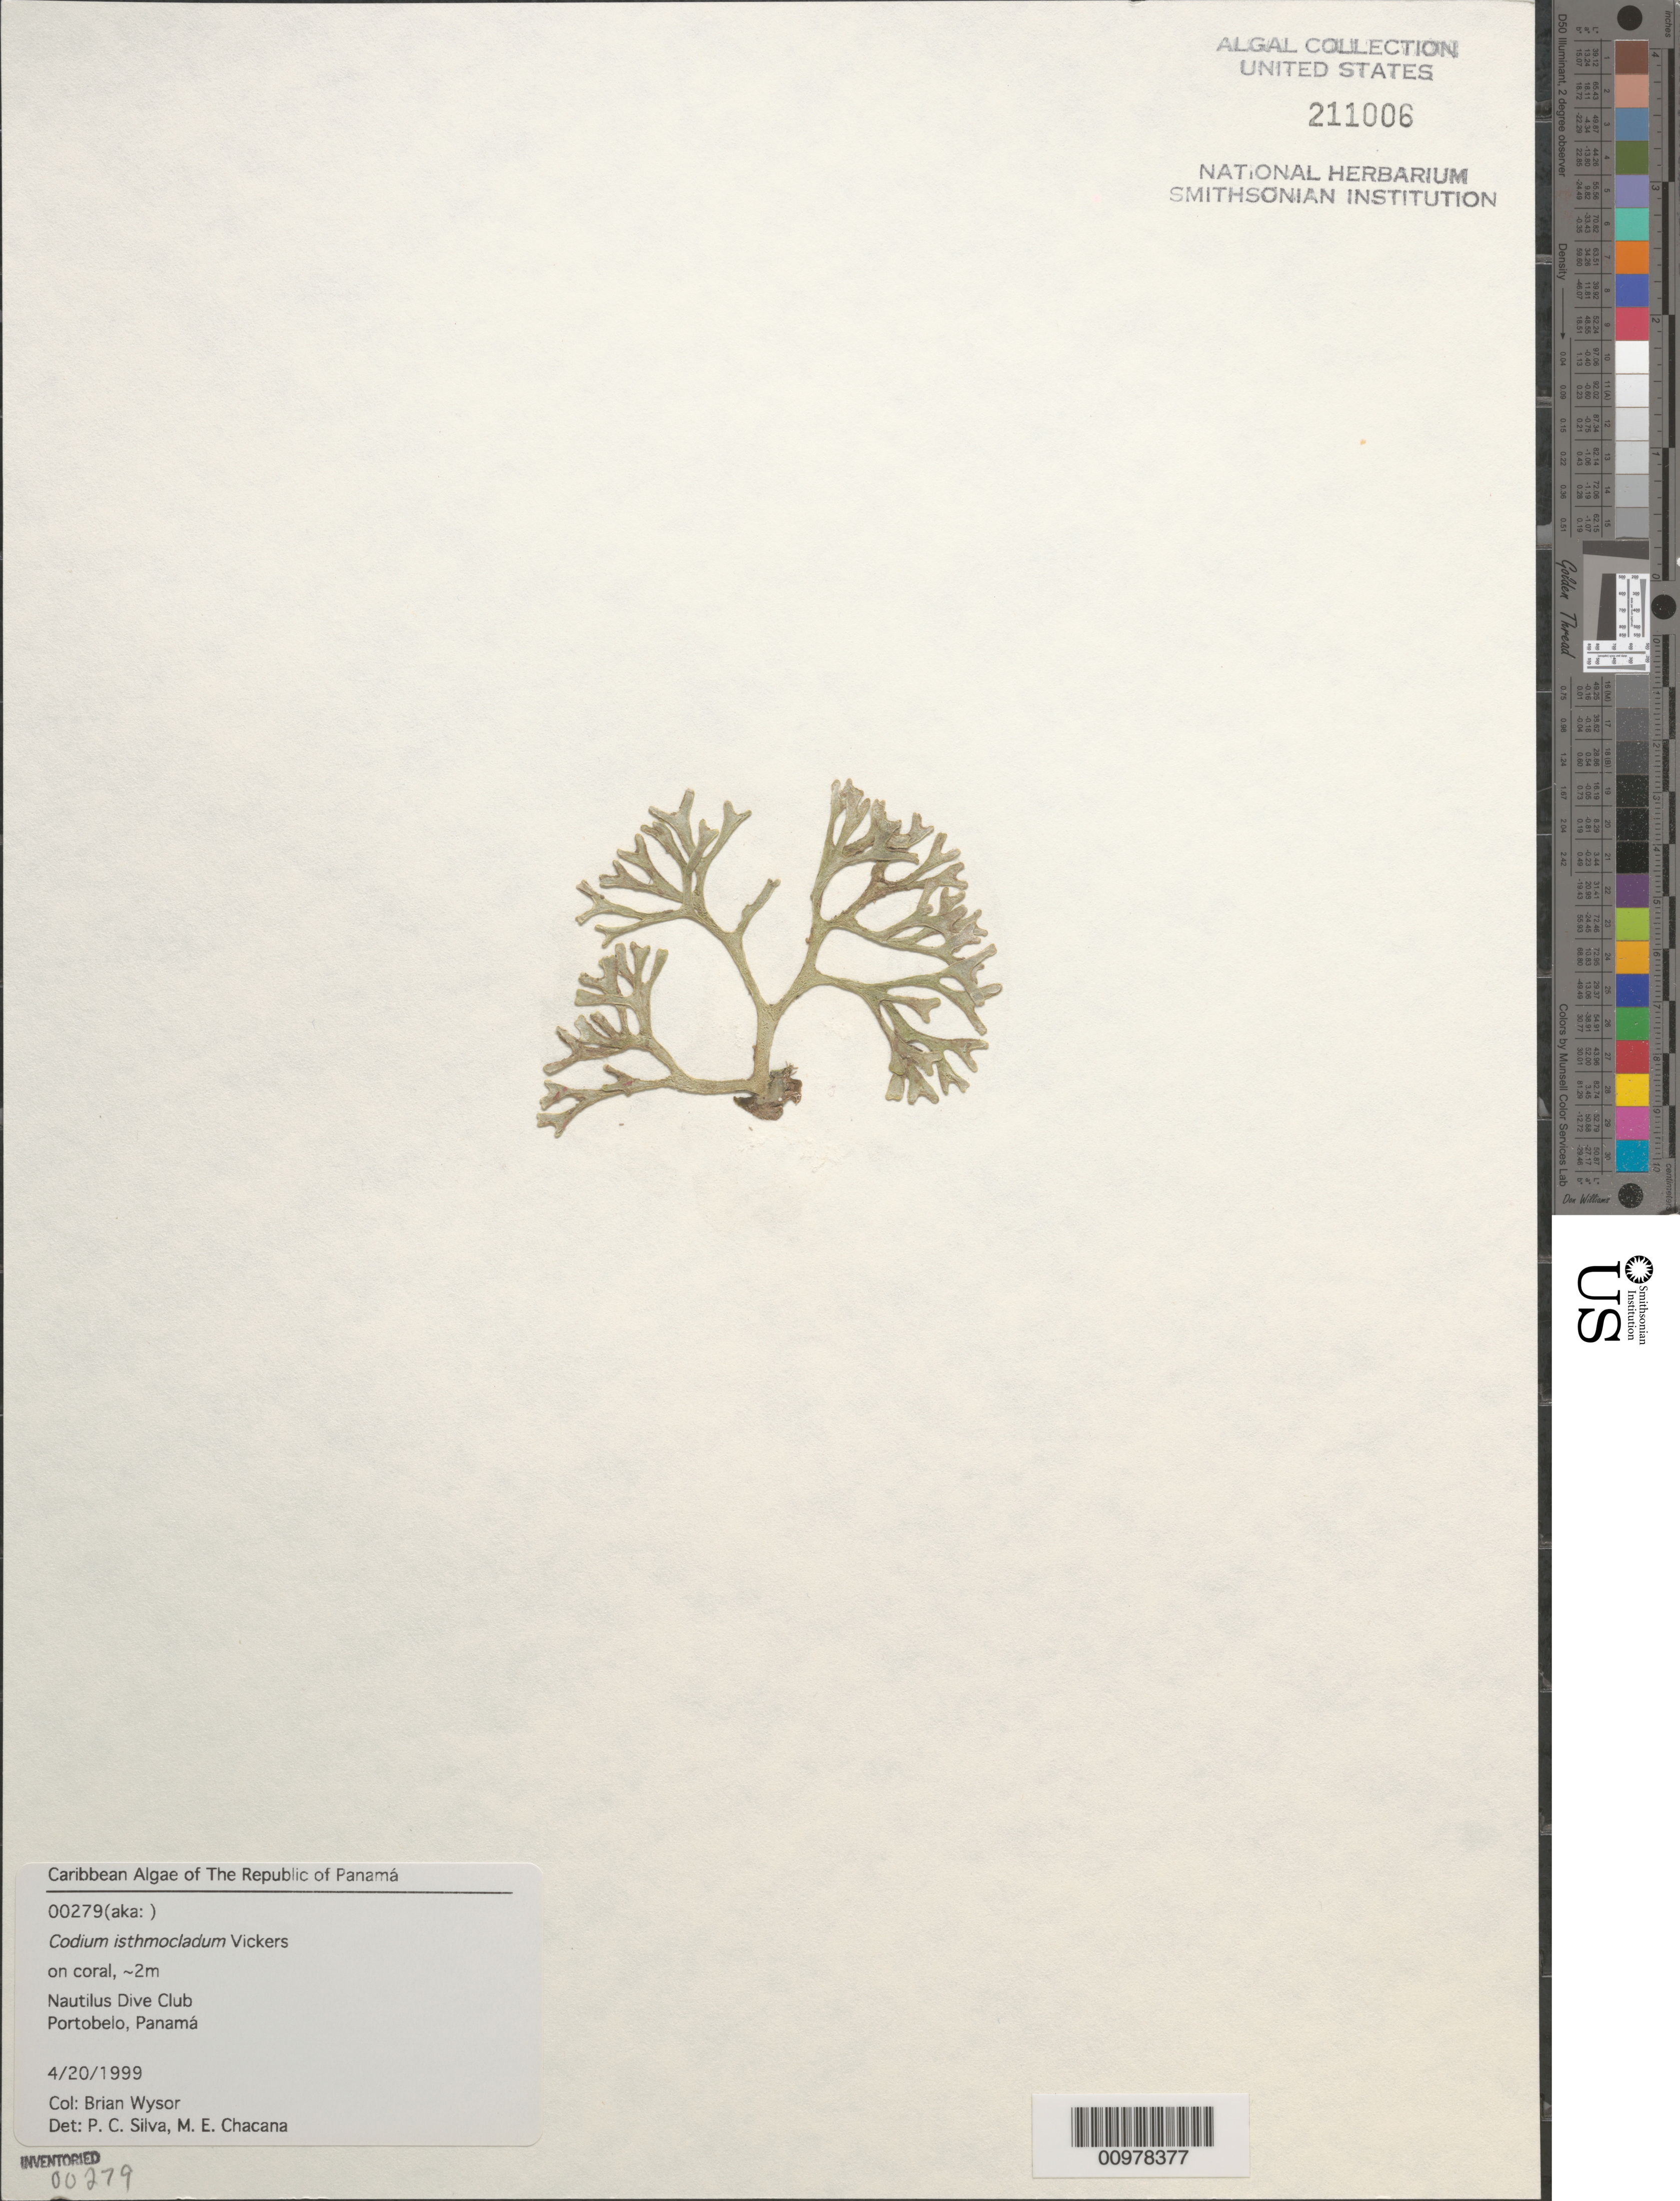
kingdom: Plantae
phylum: Chlorophyta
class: Ulvophyceae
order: Bryopsidales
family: Codiaceae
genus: Codium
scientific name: Codium isthmocladum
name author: Vickers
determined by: Pedroche, F. F.; Silva, P. C.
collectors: B. Wysor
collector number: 00279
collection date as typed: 20 Apr 1999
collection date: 1999-04-20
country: Panama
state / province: Panamá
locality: Nautilus Dive Club, Portobelo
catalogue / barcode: US 211006